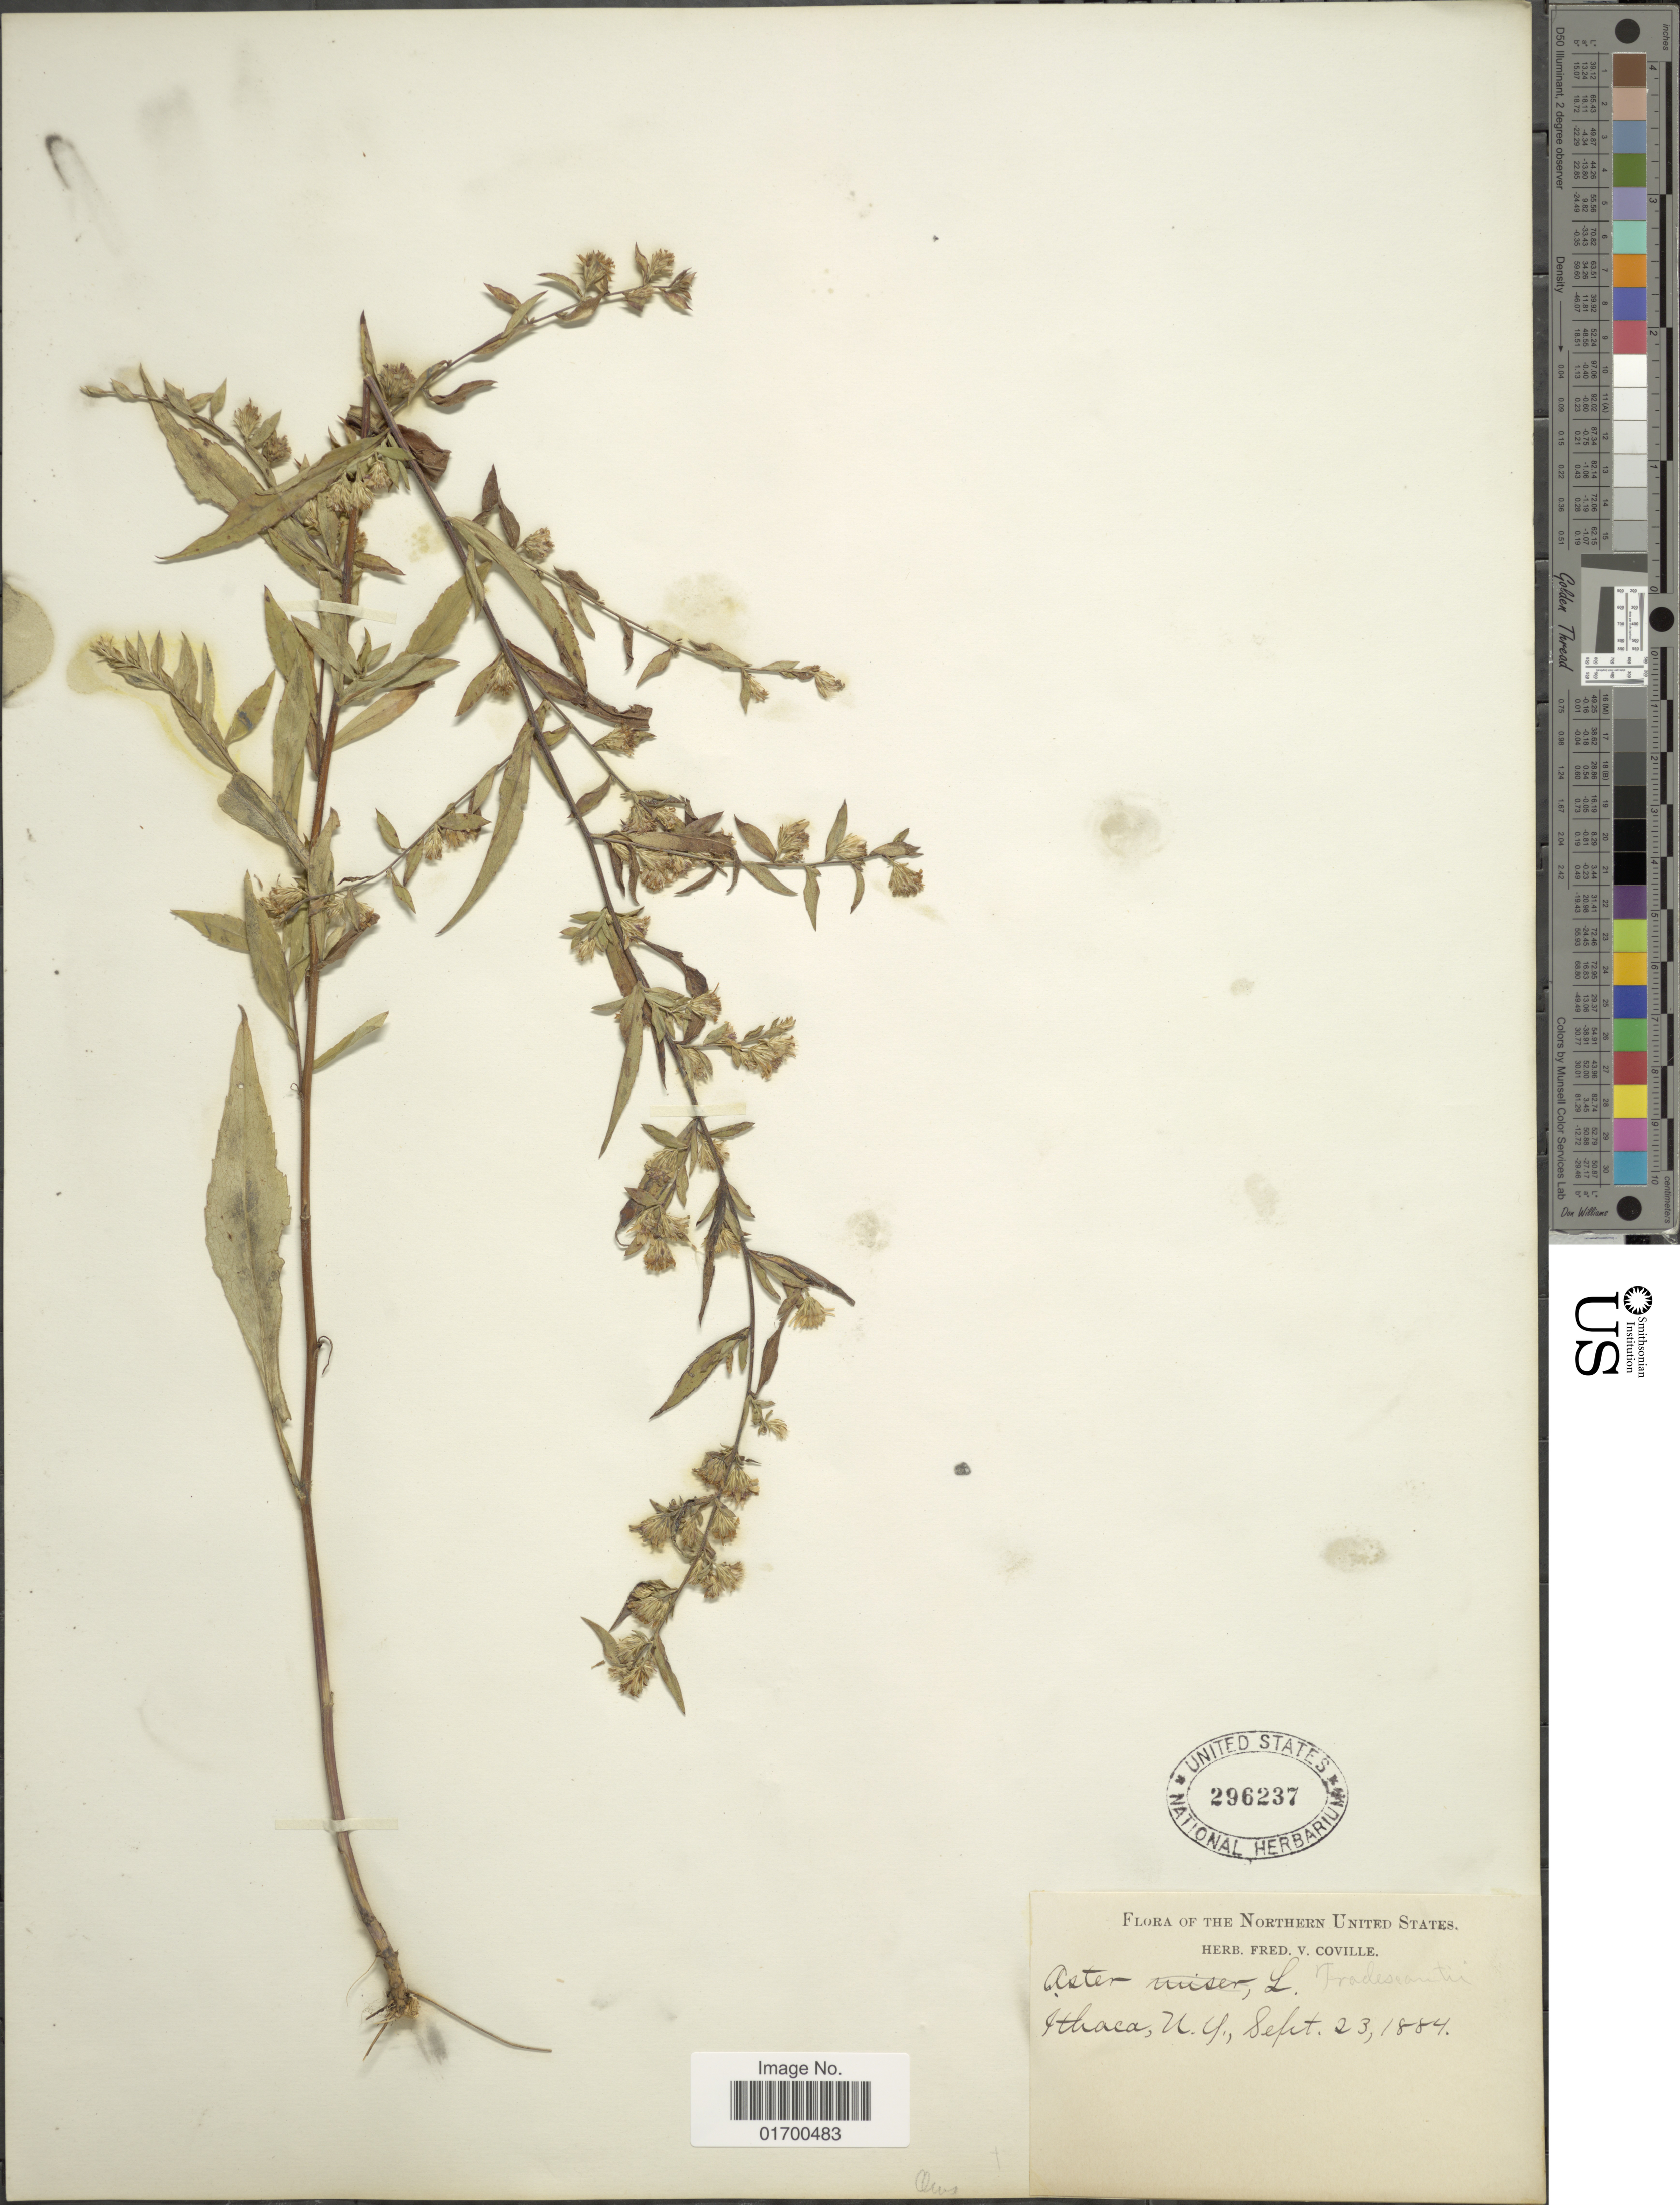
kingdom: Plantae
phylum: Tracheophyta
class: Magnoliopsida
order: Asterales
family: Asteraceae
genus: Symphyotrichum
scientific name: Symphyotrichum lateriflorum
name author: (L.) Á. Löve & D. Löve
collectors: ex herb. F. V. Coville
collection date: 1884-09-23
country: United States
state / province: New York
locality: The Northern United States, Ithaca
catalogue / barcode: US 296237